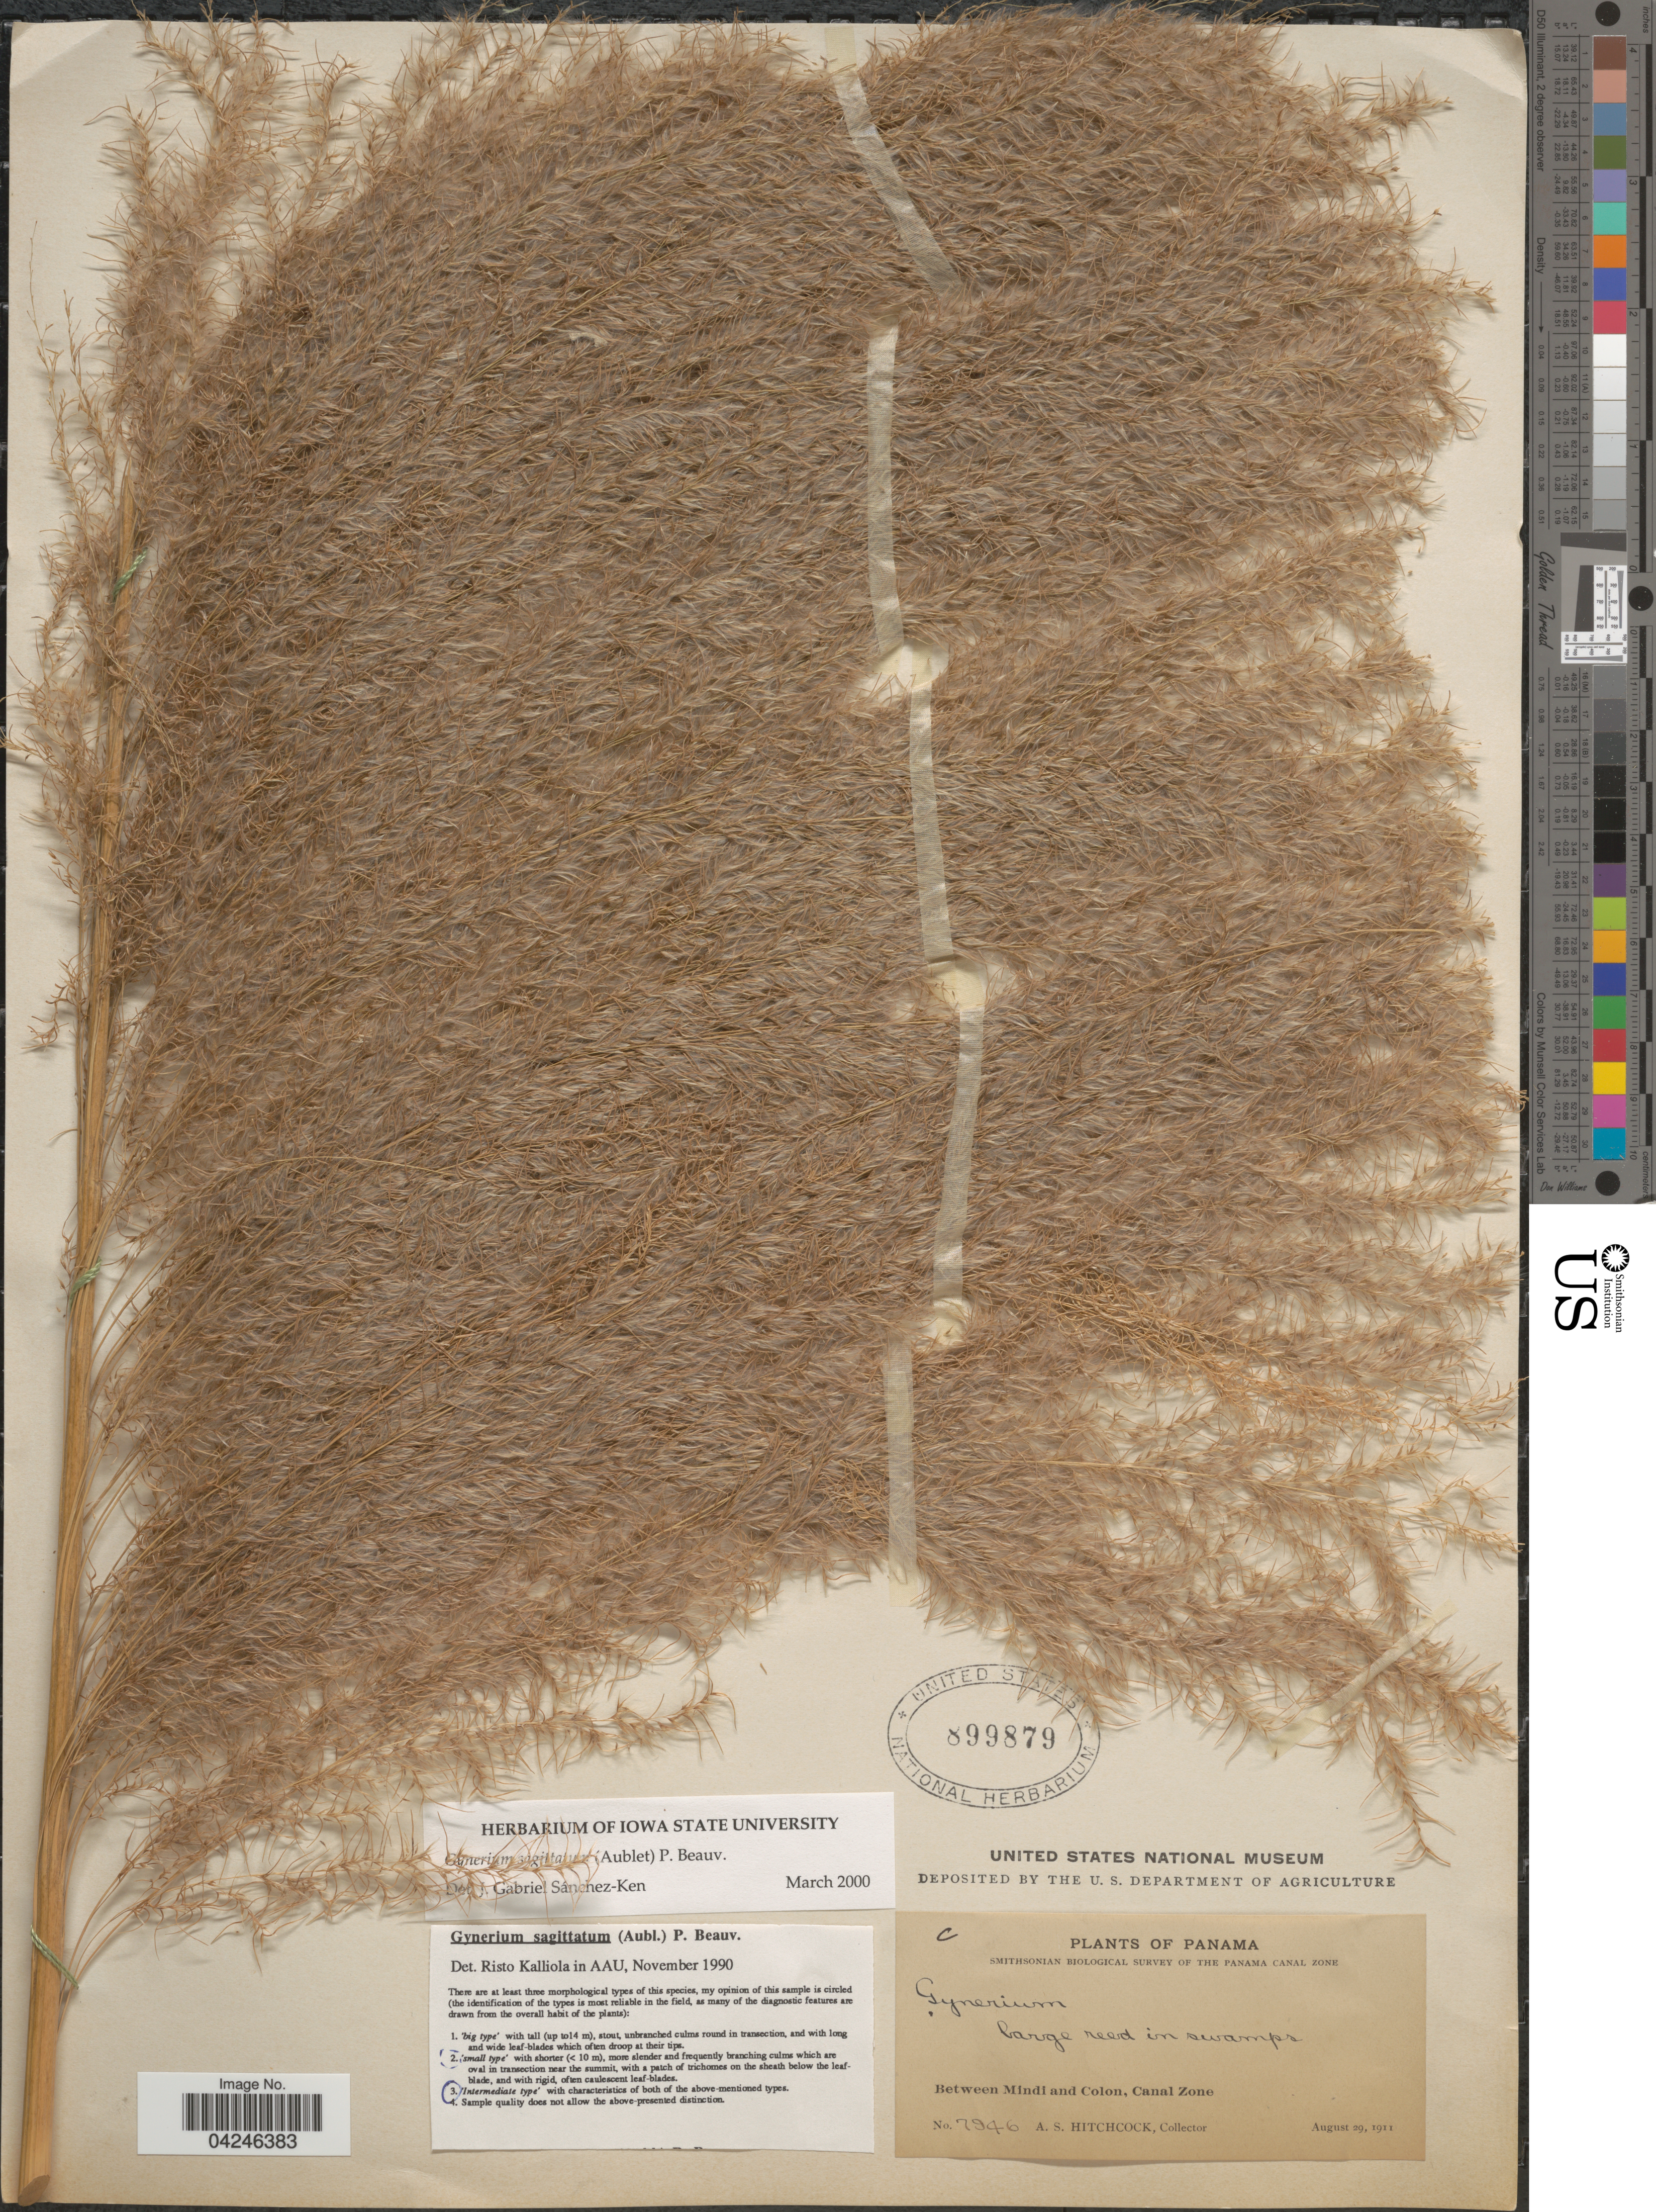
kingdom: Plantae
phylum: Tracheophyta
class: Liliopsida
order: Poales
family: Poaceae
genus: Gynerium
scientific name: Gynerium sagittatum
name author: (Aubl.) P. Beauv.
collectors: A. S. Hitchcock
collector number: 7946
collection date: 1911-08-29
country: Panama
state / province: Colón / Panamá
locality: Smithsonian Biological Survey of the Panama Canal Zone. Between Mindi and Colon, Canal Zone.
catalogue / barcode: US 899879